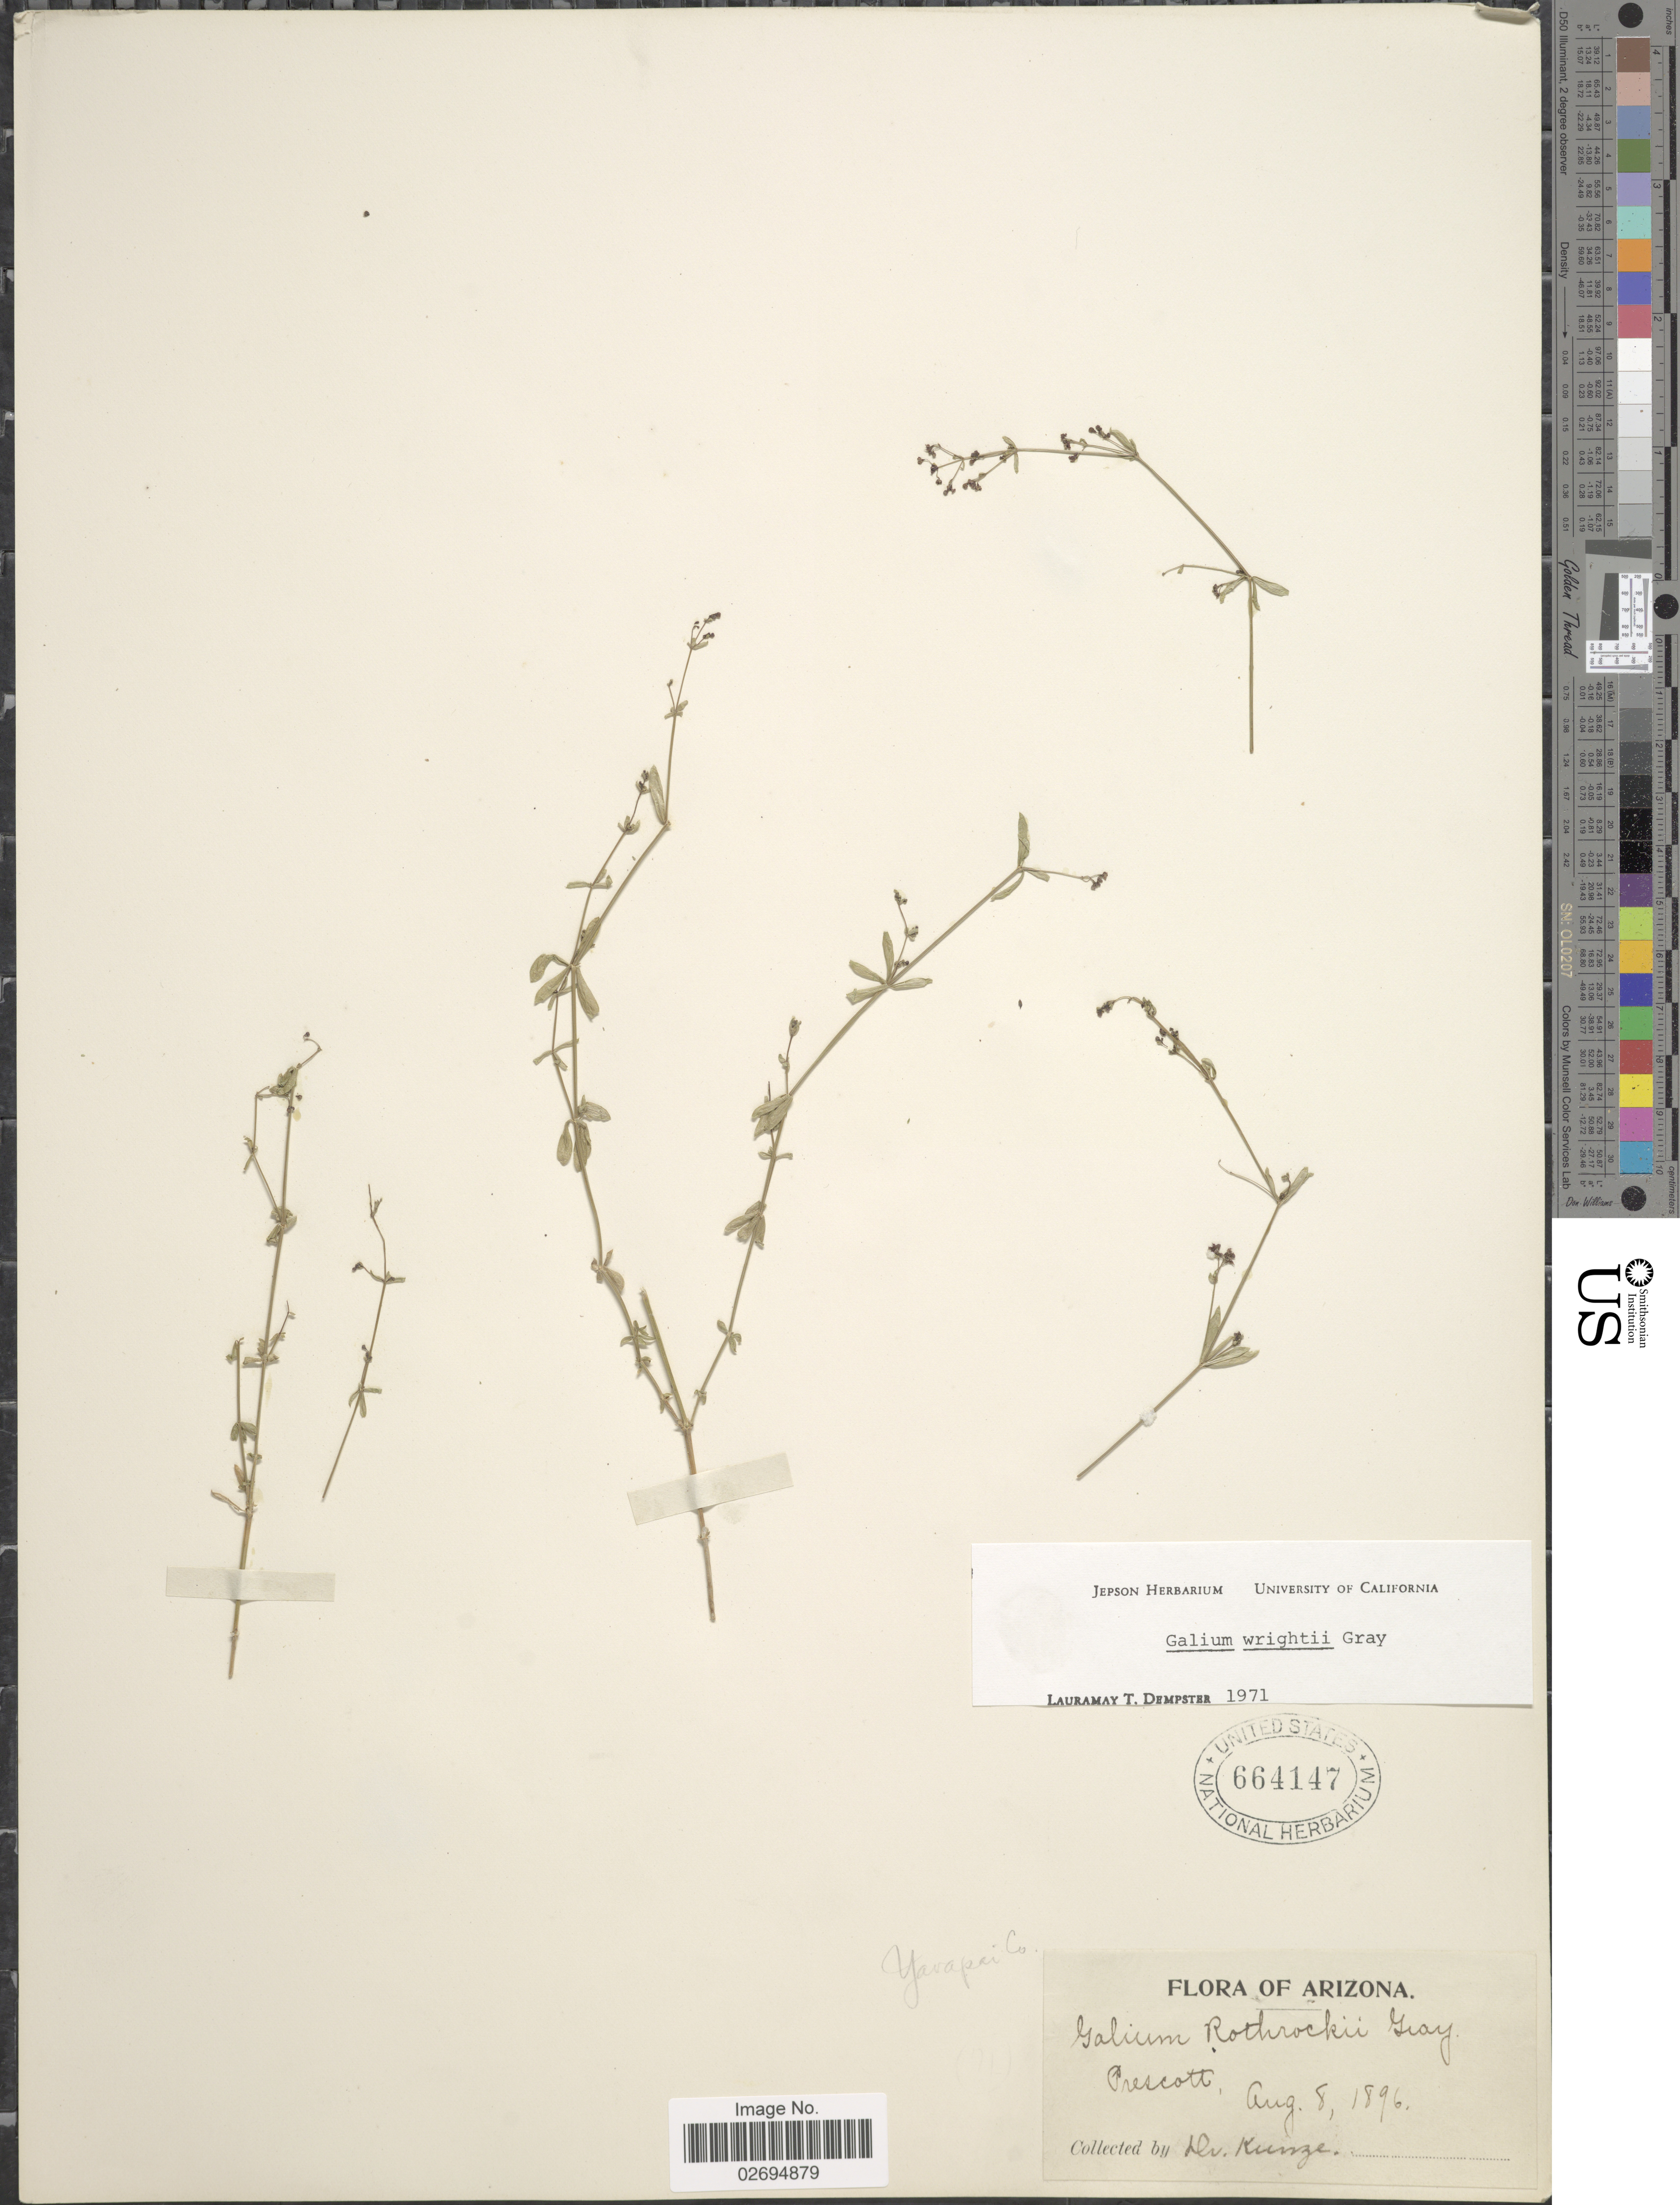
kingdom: Plantae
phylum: Tracheophyta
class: Magnoliopsida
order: Gentianales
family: Rubiaceae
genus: Galium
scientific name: Galium wrightii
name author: A. Gray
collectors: -- Kunze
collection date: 1896-08-08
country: United States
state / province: Arizona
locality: Prescott, Yavapai Co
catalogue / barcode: US 664147